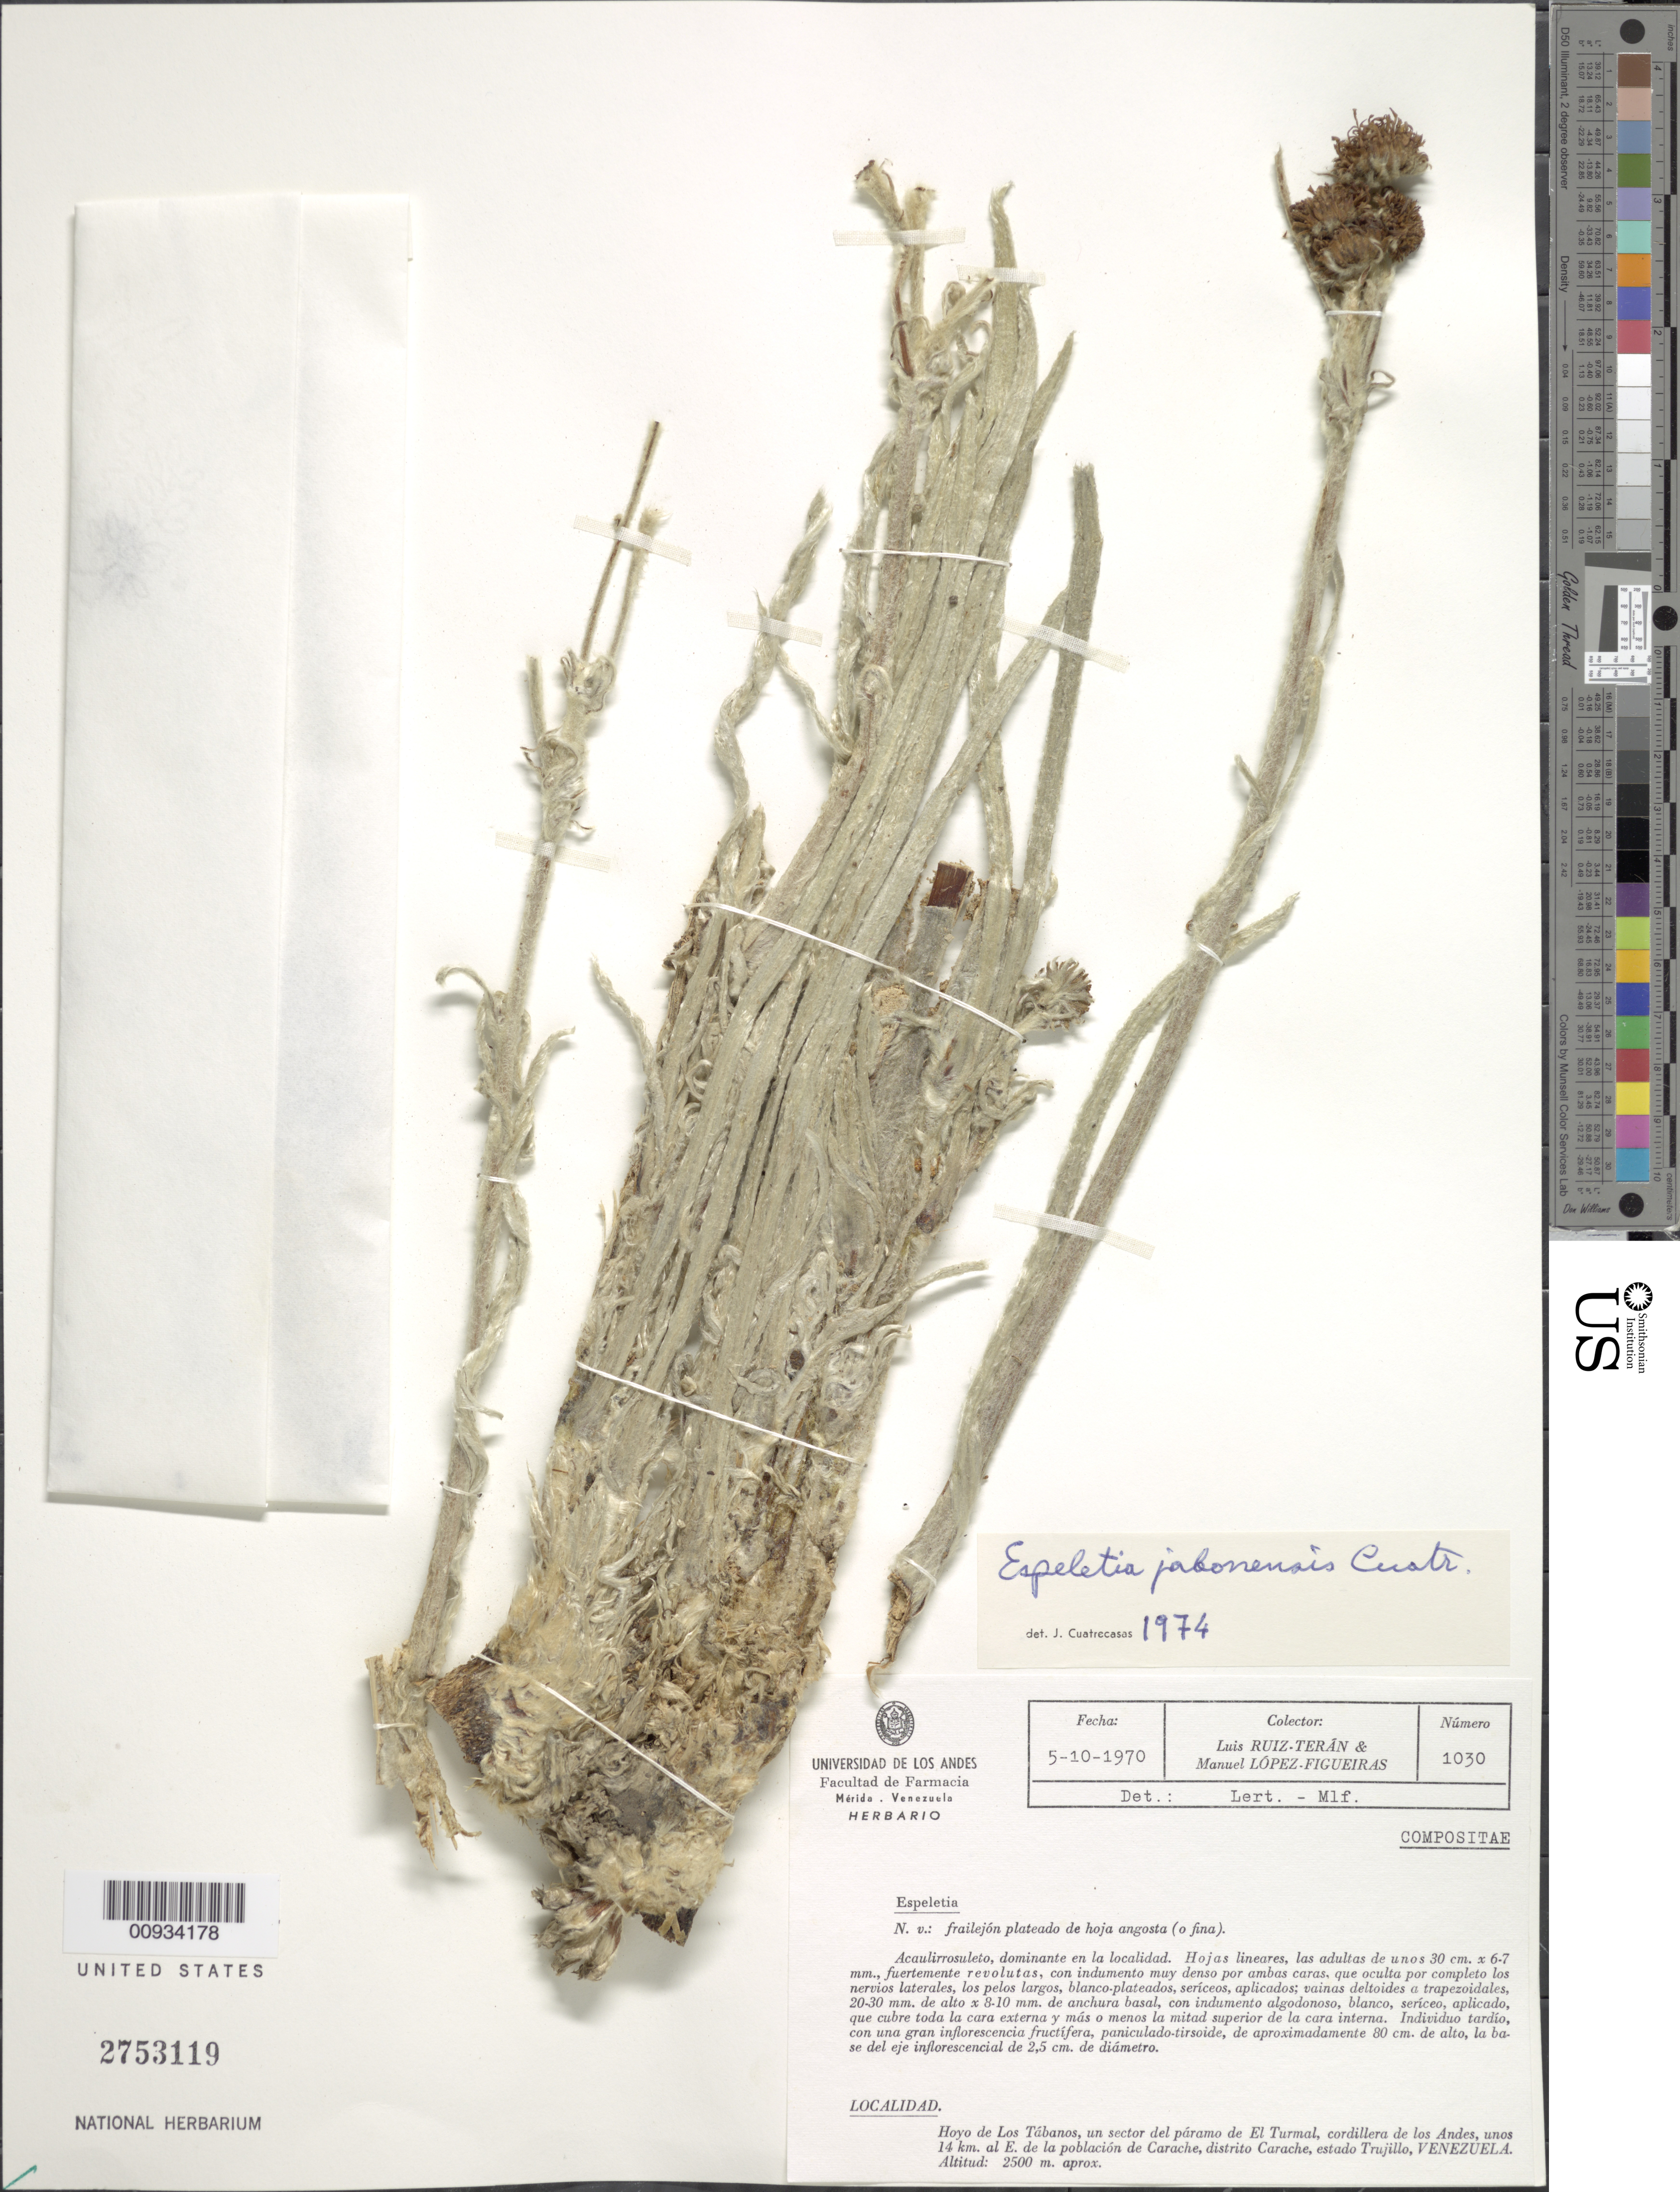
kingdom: Plantae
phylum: Tracheophyta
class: Magnoliopsida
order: Asterales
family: Asteraceae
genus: Ruilopezia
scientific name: Ruilopezia jabonensis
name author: (Cuatrec.) Cuatrec.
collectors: L. E. Ruíz-Terán & M. López Figueiras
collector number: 1030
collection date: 1970-10-05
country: Venezuela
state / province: Trujillo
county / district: Carache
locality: Hoyo de los Tábanos, un sector del páramo de El Turmal, cordillera de los Andes, unos 14 km al E. de la población de Carache.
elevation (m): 2500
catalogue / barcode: US 2753119